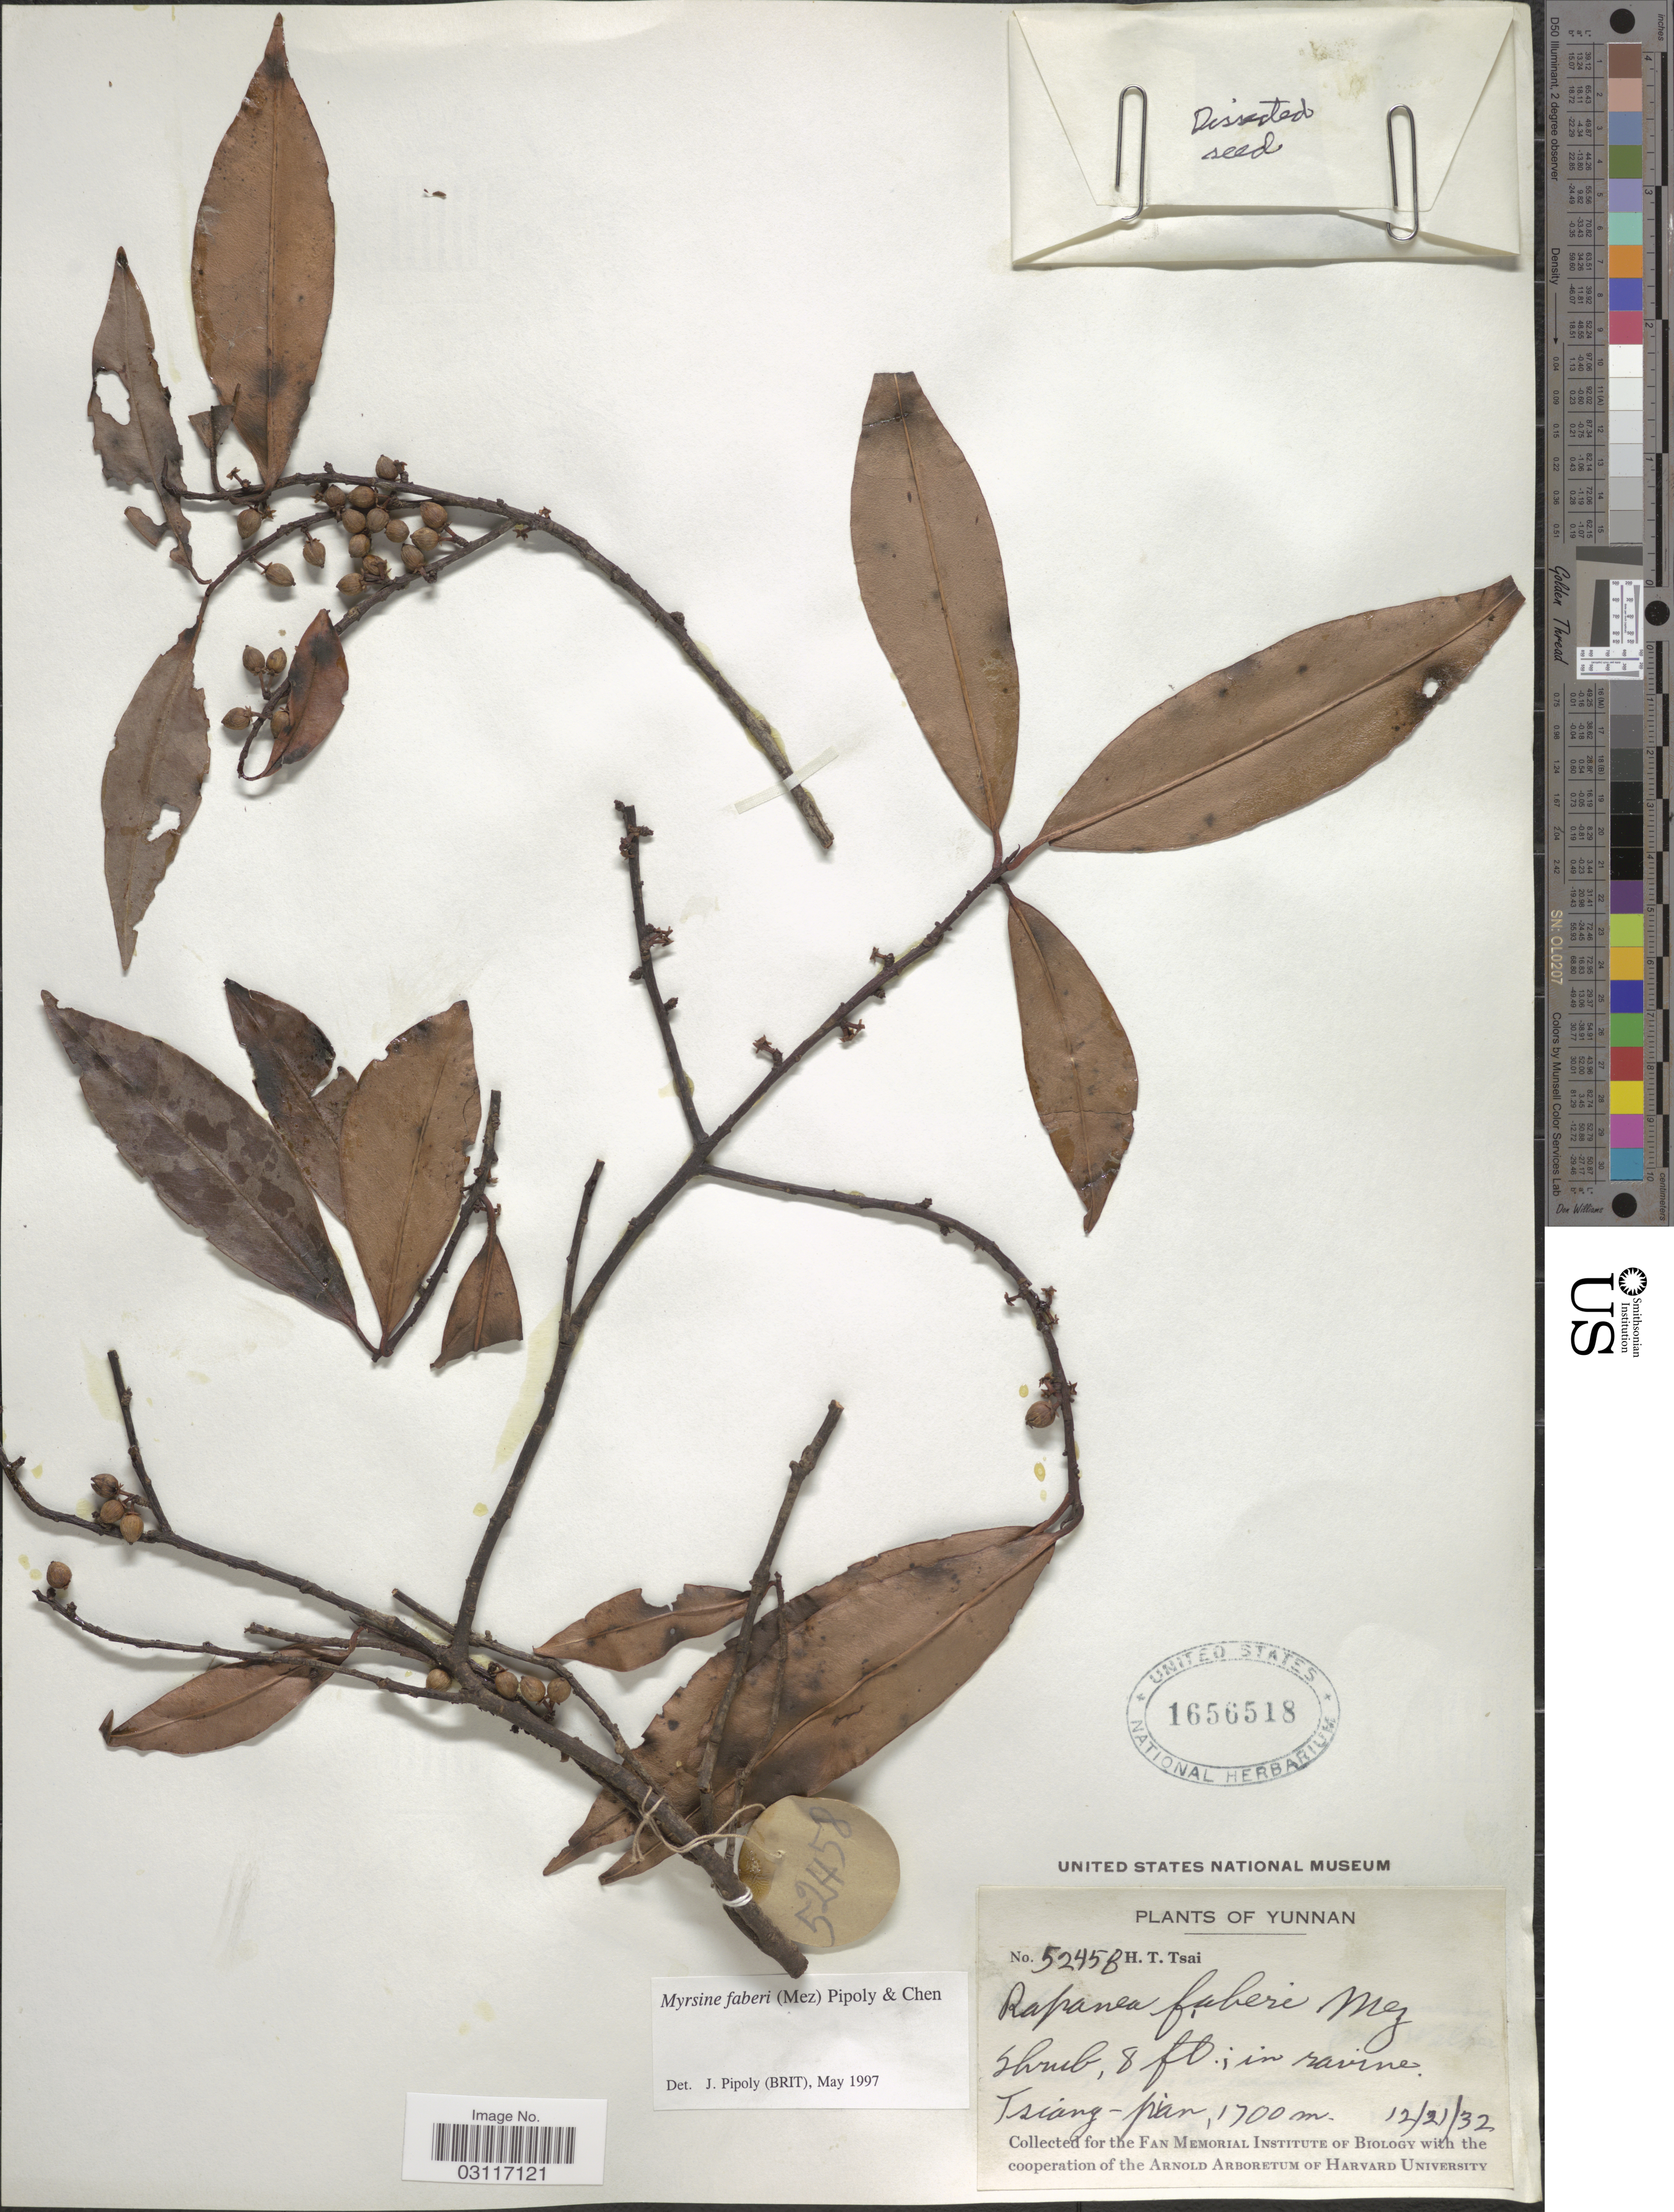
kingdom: Plantae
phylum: Tracheophyta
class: Magnoliopsida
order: Ericales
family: Primulaceae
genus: Myrsine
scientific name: Myrsine faberi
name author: (Mez) Pipoly & C. Chen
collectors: H. Tsai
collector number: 5245B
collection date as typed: Transcribed d/m/y: 21/12/32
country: China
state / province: Yunnan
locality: Tsiang-pian. [interpreted]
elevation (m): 1700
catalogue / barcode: US 1656518